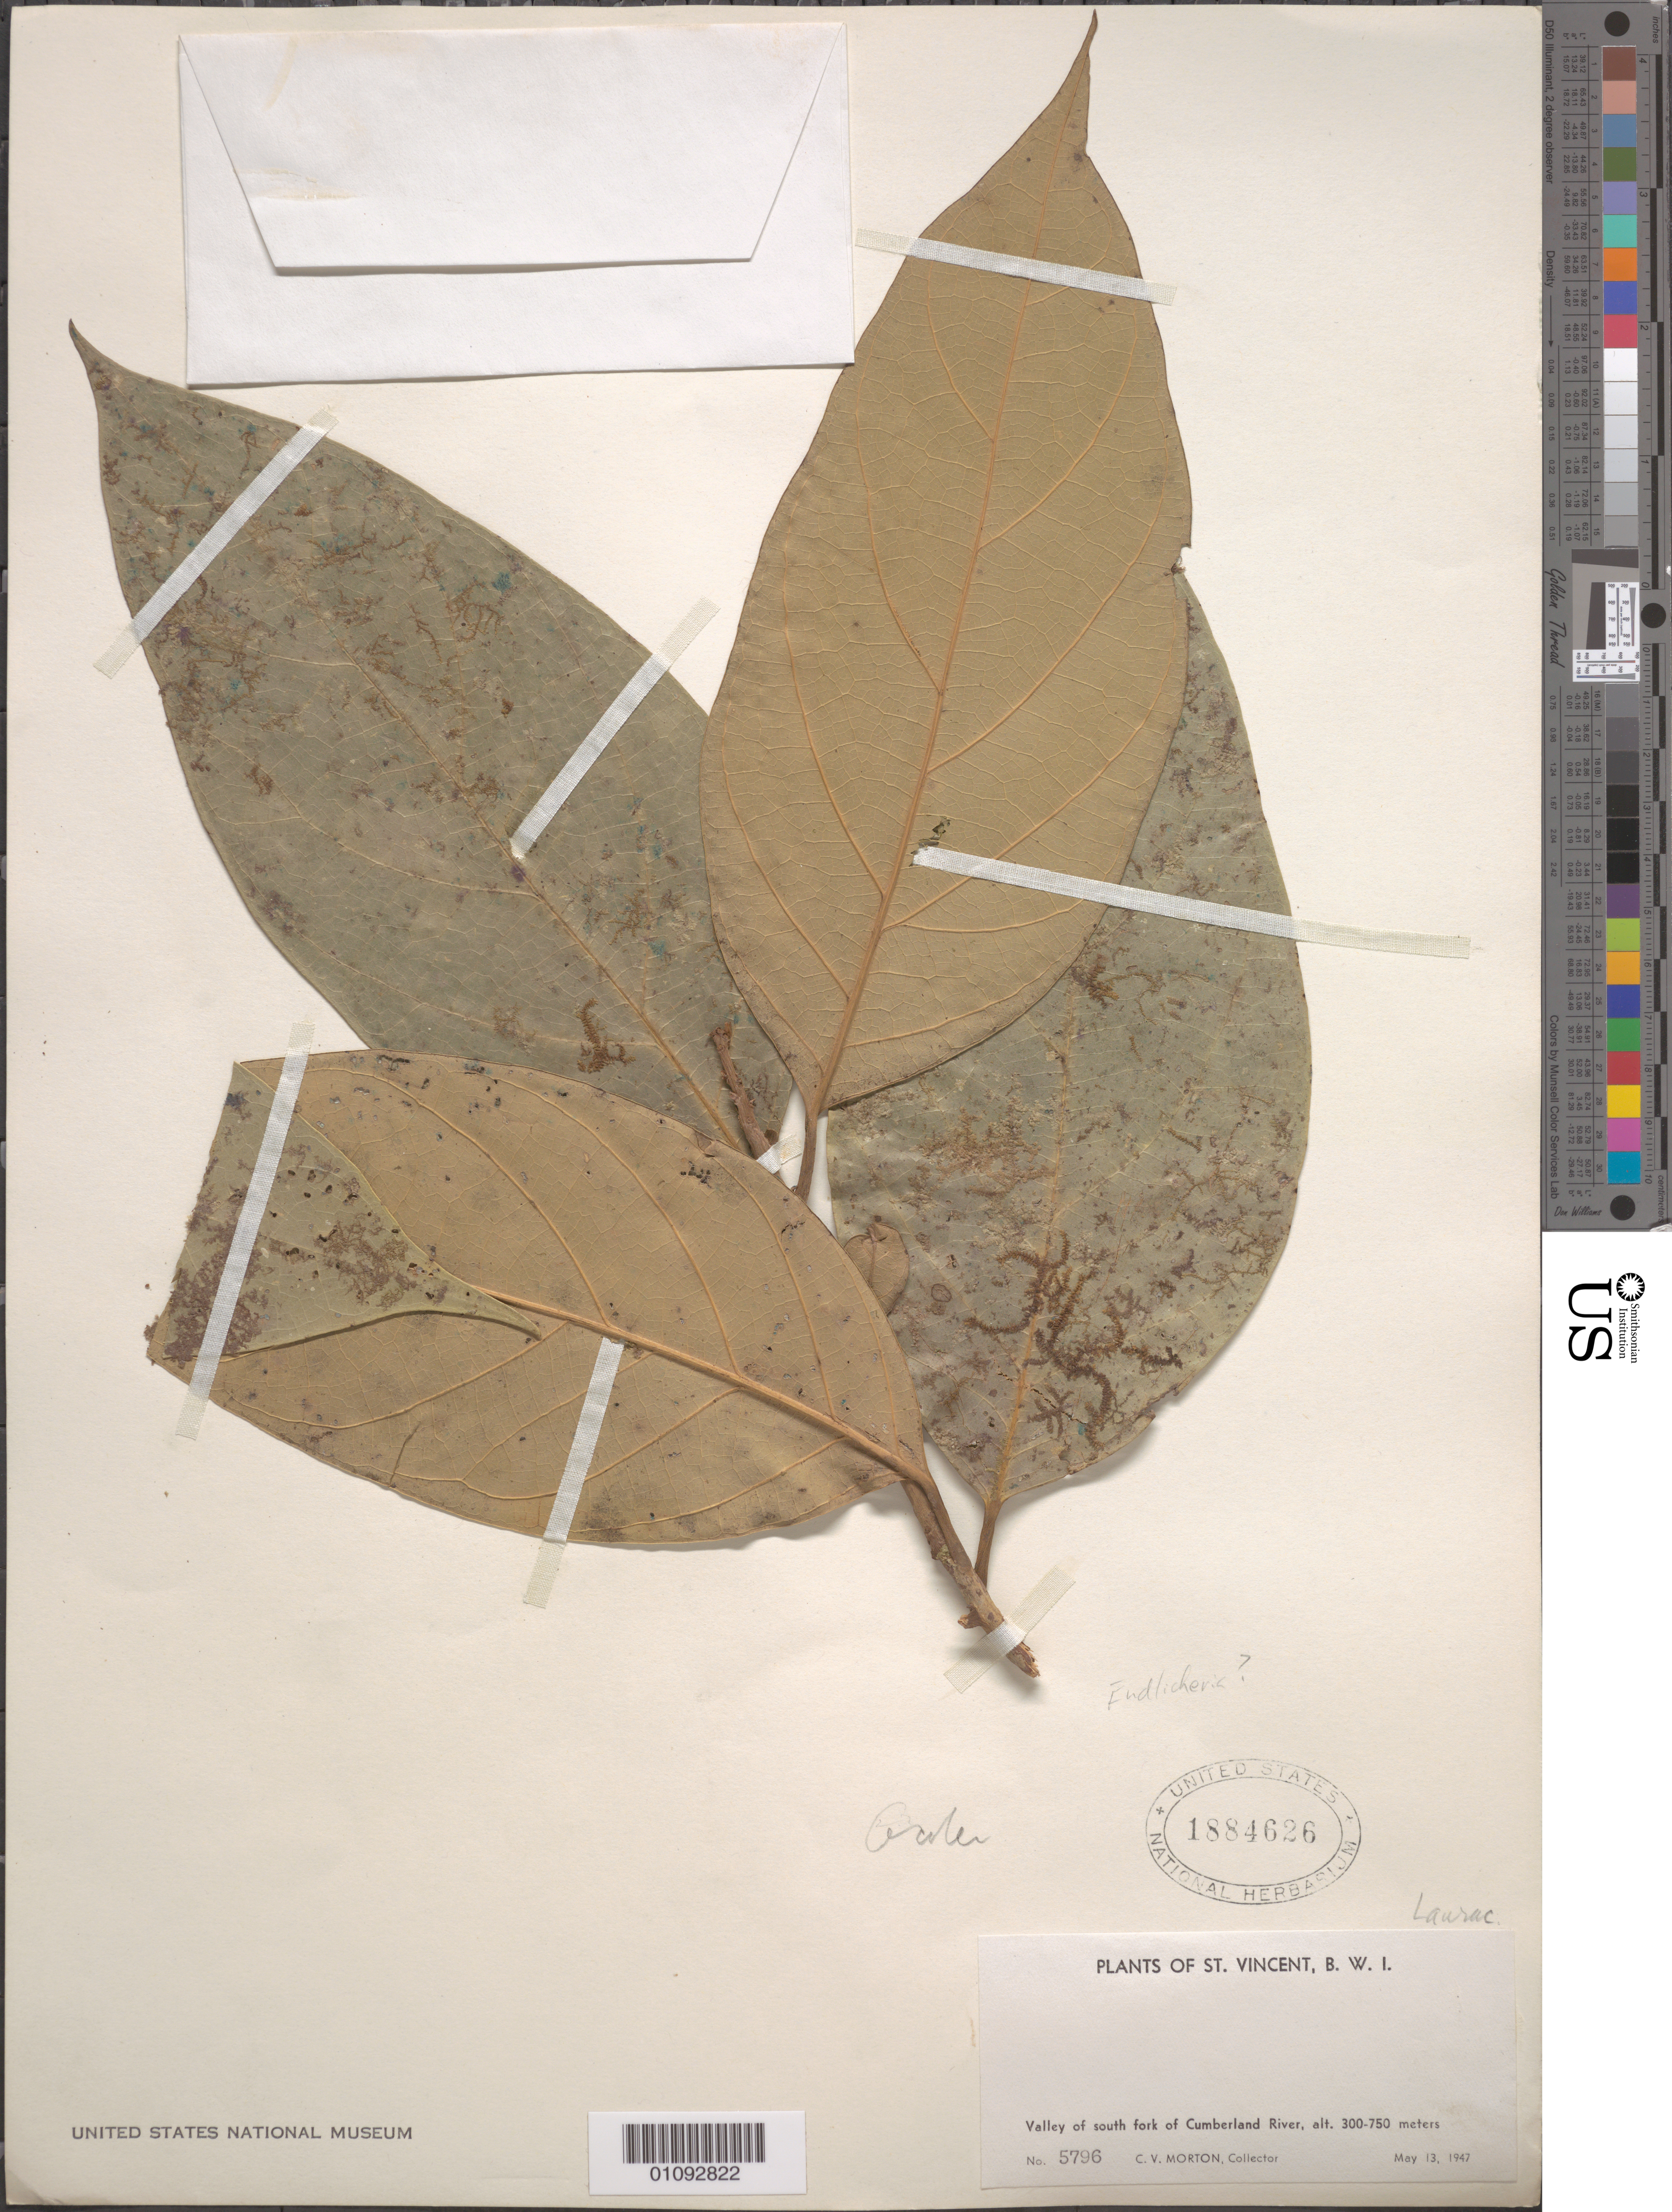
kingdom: Plantae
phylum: Tracheophyta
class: Magnoliopsida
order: Laurales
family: Lauraceae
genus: Endlicheria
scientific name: Endlicheria sericea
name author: Nees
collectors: C. V. Morton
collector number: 5796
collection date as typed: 13 May 1947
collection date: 1947-05-13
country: St. Vincent - Grenadines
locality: Valley of S fork of Cumberland River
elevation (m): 300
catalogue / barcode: US 1884626